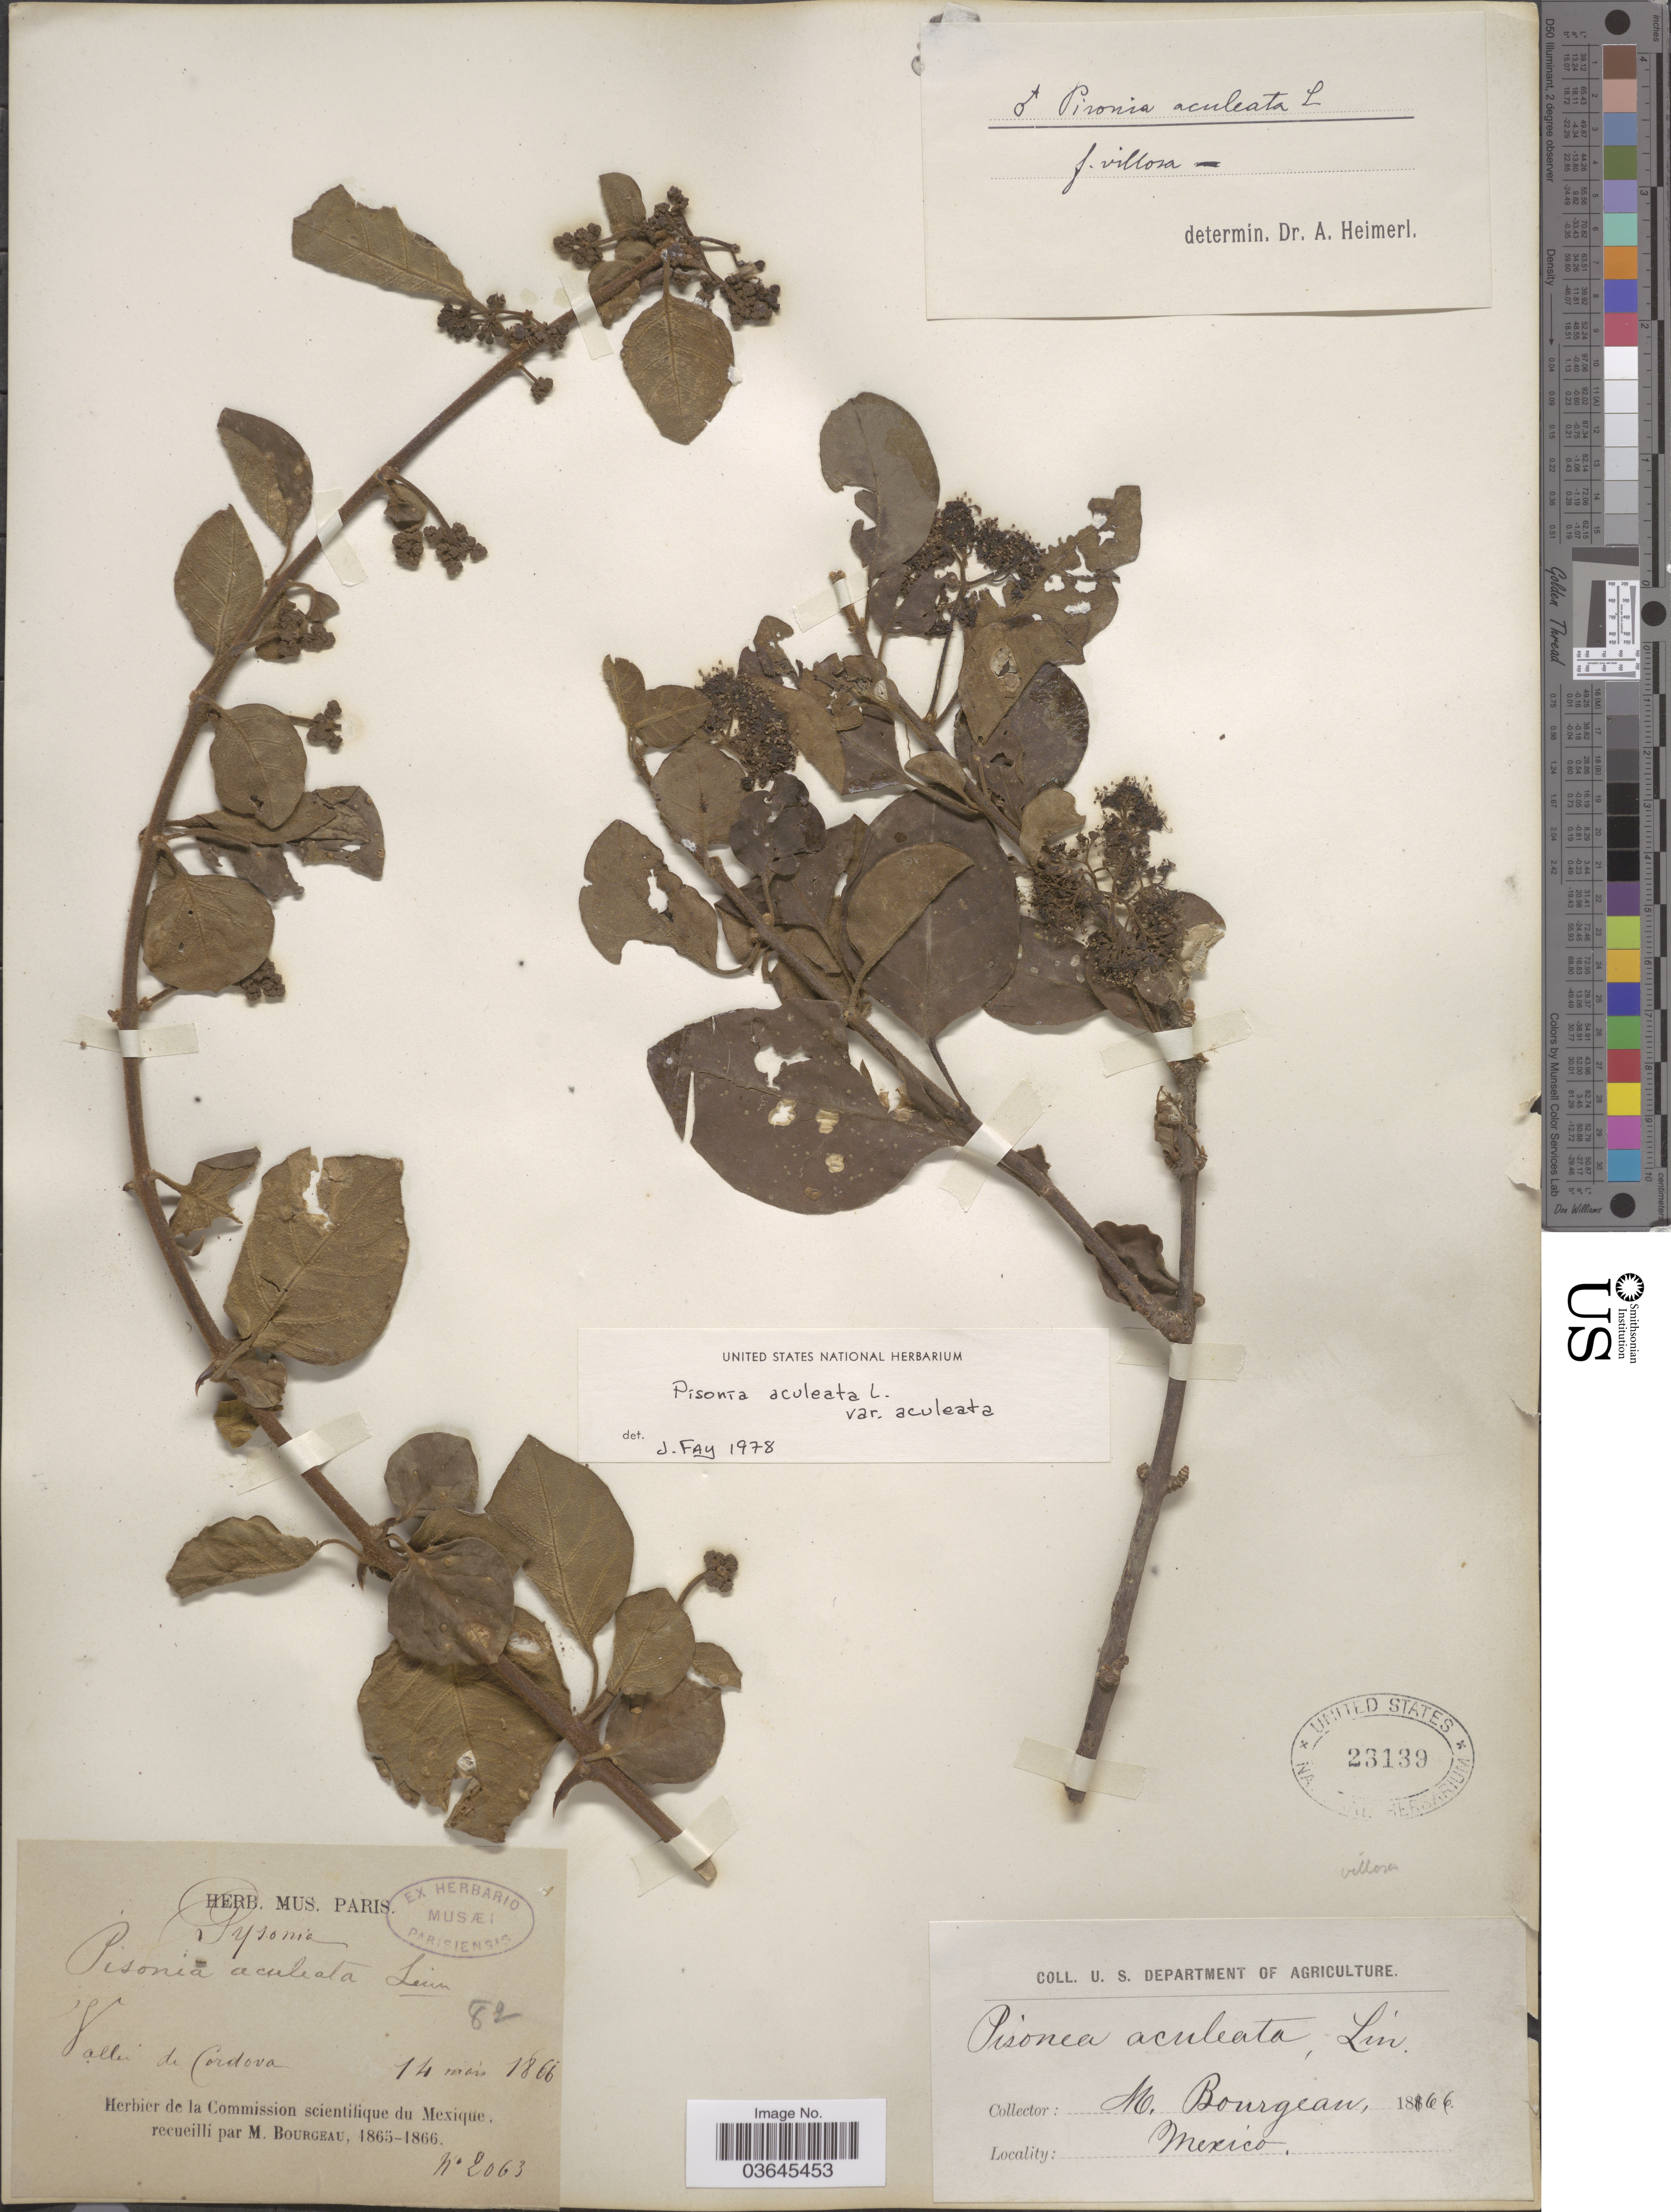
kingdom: Plantae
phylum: Tracheophyta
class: Magnoliopsida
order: Caryophyllales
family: Nyctaginaceae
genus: Pisonia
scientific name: Pisonia aculeata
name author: L.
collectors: M. Bourgeau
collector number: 2063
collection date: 1866-05-14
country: Mexico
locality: Valle de Cordova.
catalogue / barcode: US 23139